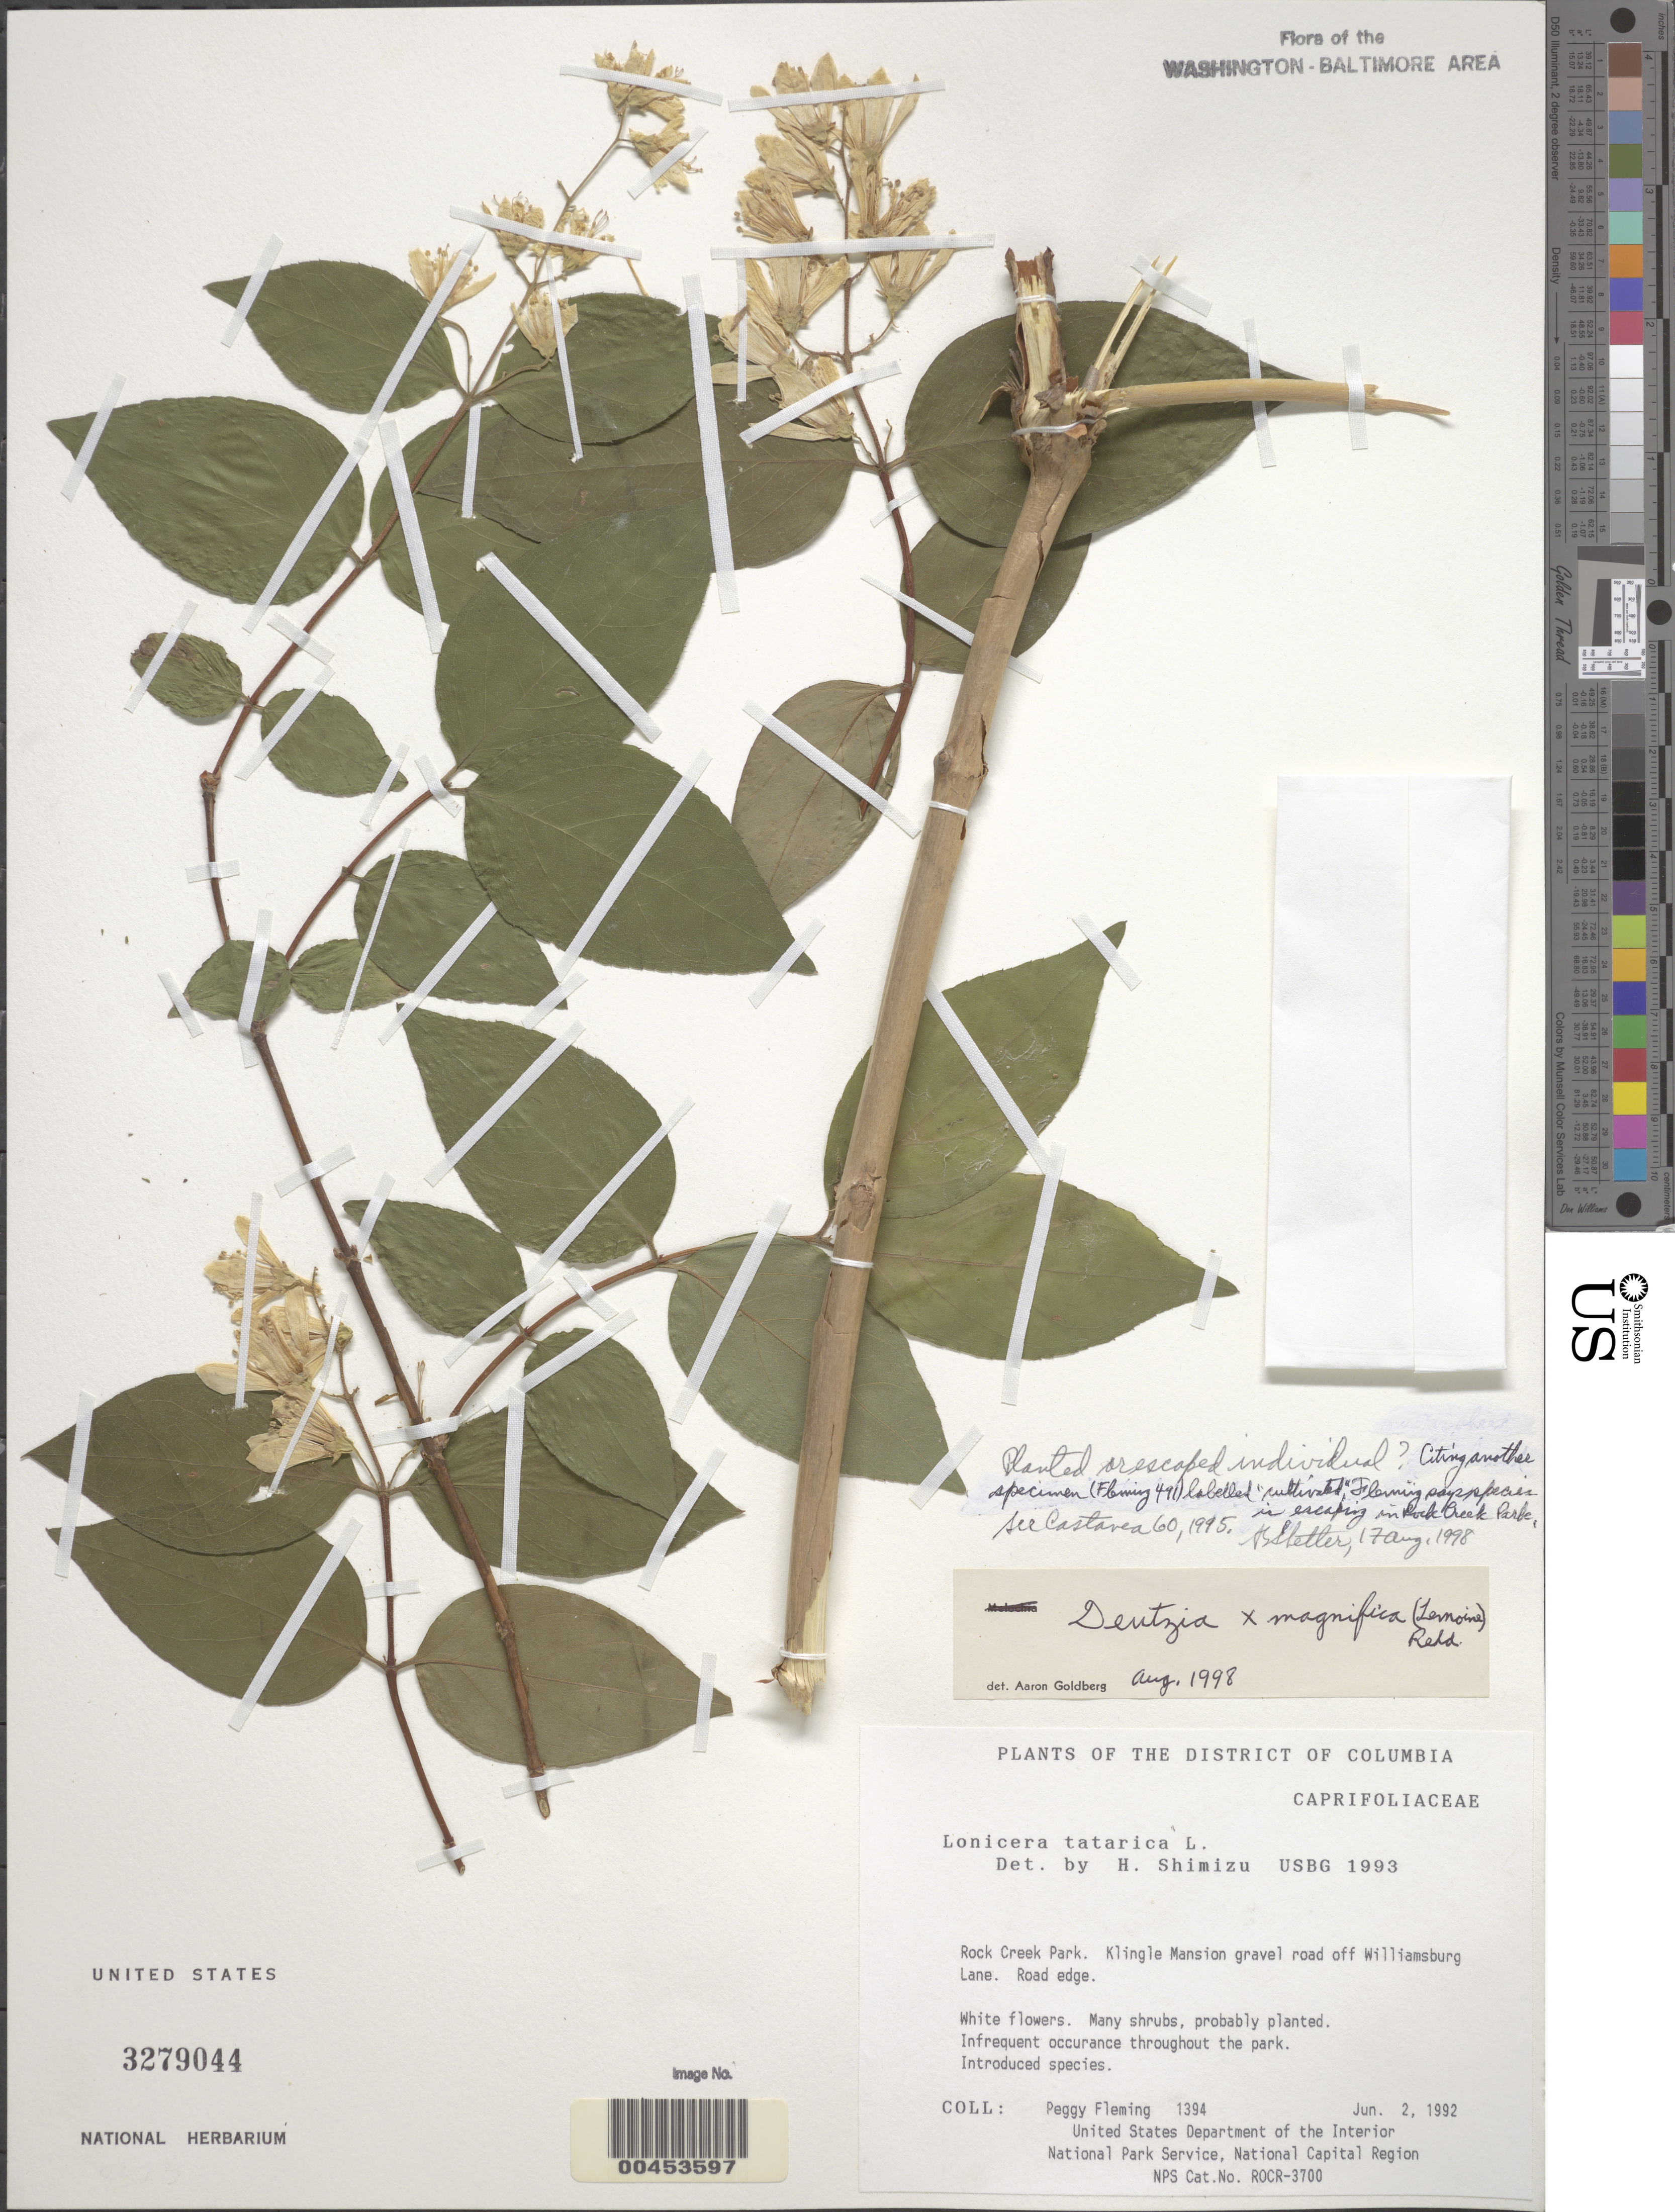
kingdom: Plantae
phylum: Tracheophyta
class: Magnoliopsida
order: Dipsacales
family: Caprifoliaceae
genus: Lonicera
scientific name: Lonicera tatarica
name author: L.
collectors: P. Fleming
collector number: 1394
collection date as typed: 02 Jun 1992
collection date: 1992-06-02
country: United States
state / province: District of Columbia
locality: Rock Creek Park, Klingle Mansion Gravel Road off Williamsburg Lane Rock Creek Park & vicinity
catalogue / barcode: US 3279044